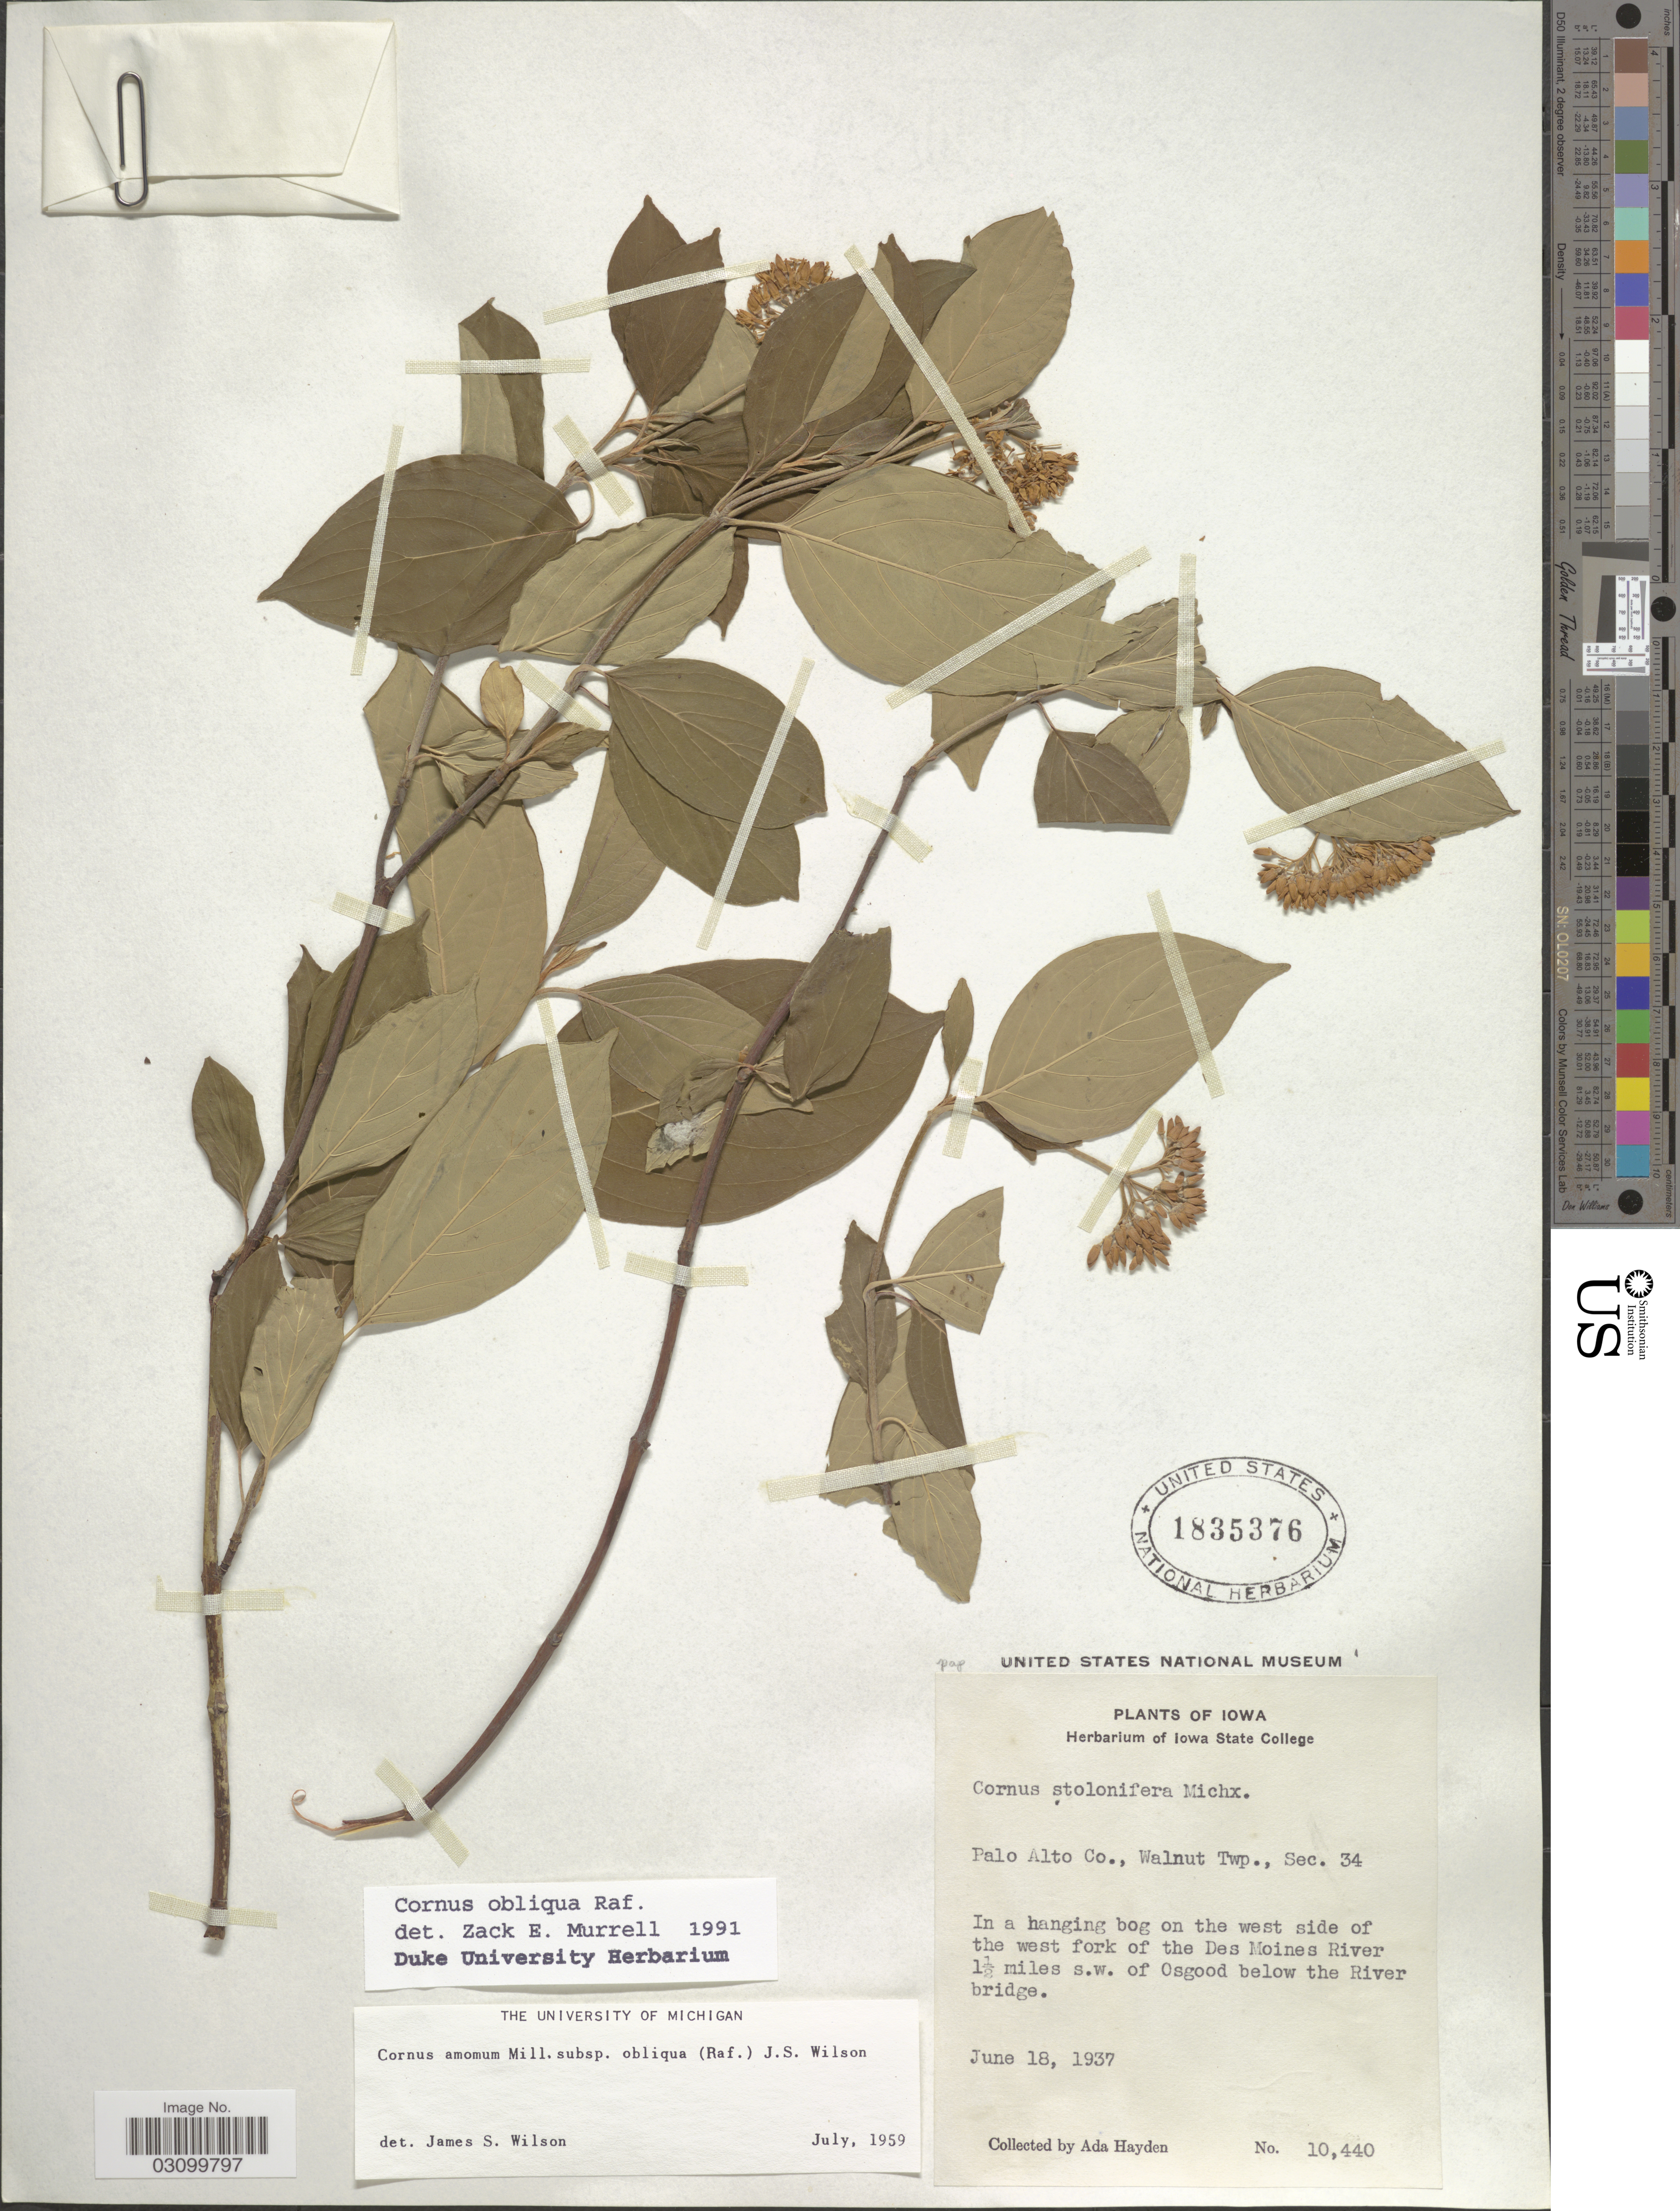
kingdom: Plantae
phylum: Tracheophyta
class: Magnoliopsida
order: Cornales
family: Cornaceae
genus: Cornus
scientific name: Cornus obliqua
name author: Raf.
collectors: Ada Hayden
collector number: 10440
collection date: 1937-06-18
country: United States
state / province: Iowa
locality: Palto Alto Co., Walnut Twp., Sec. 34. In a hanging bog on the west side of the west fork of the Des Moines River 1½ miles s.w. of Osgood below the River bridge.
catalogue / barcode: US 1835376